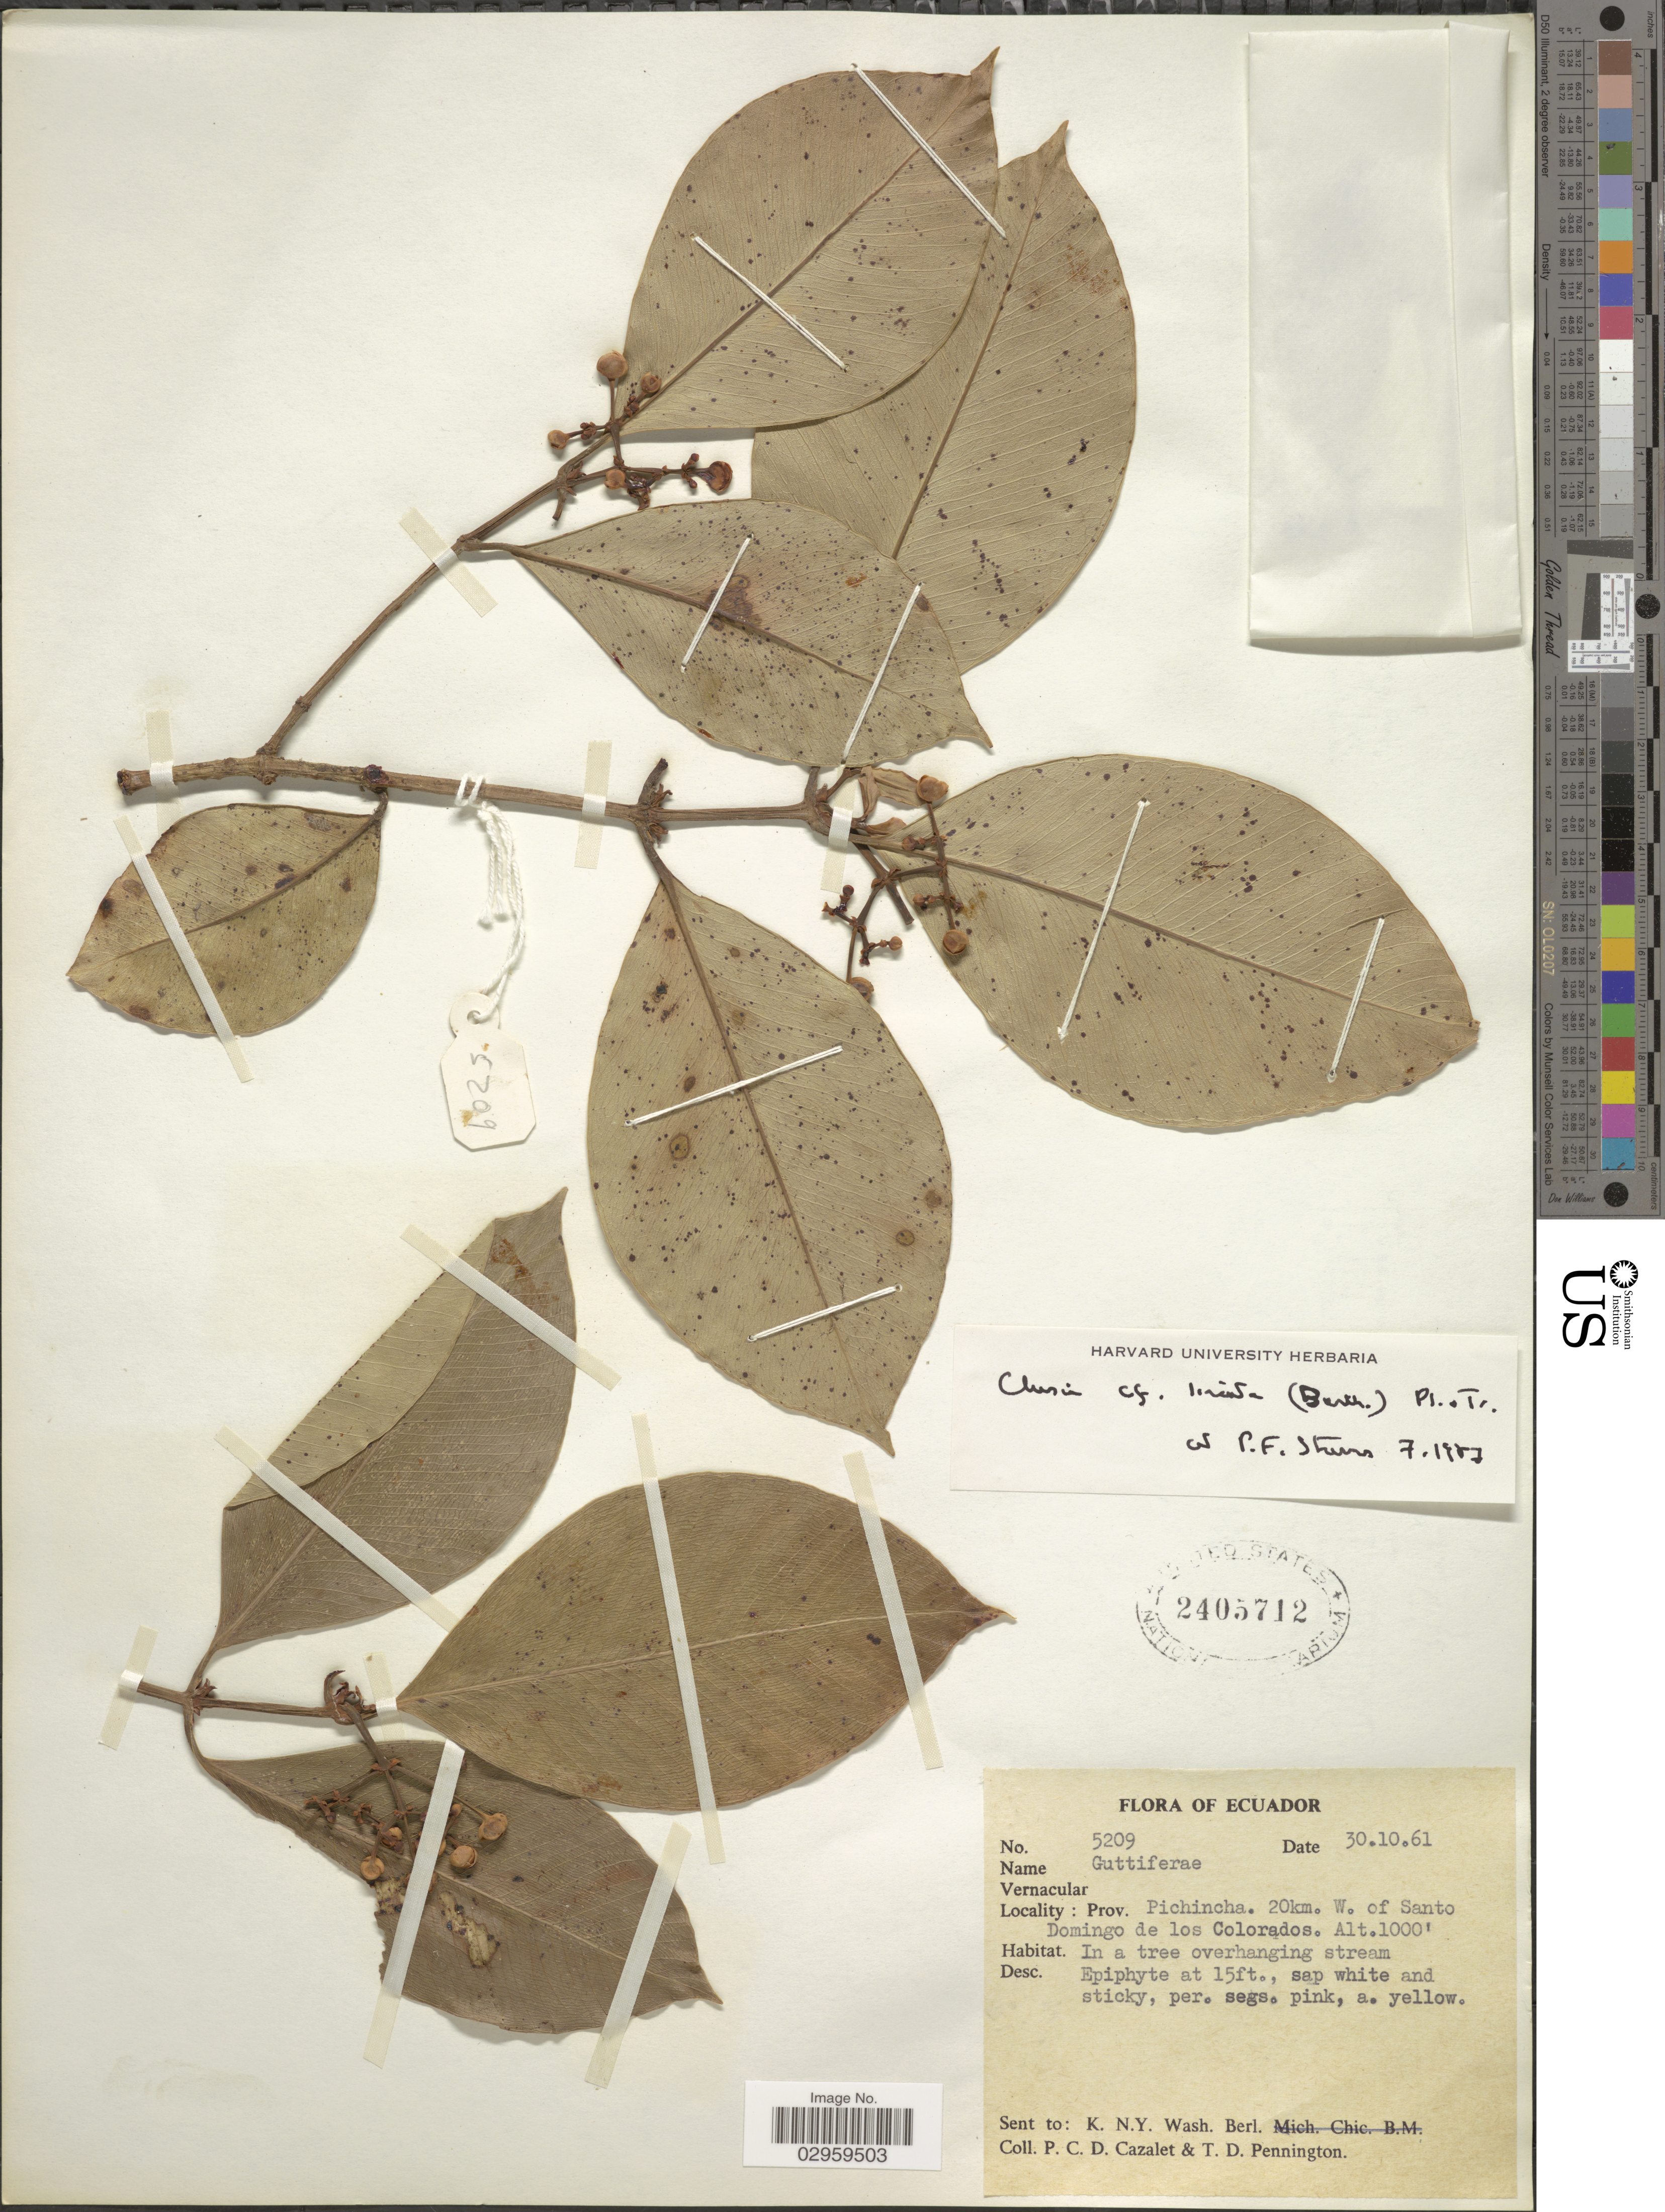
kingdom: Plantae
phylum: Tracheophyta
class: Magnoliopsida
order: Malpighiales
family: Clusiaceae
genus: Clusia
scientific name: Clusia lineata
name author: (Benth.) Planch. & Triana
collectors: P. C. D. Cazalet & T. D. Pennington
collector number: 5209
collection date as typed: Transcribed d/m/y: 30/10/61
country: Ecuador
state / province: Pichincha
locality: Prov. Pichincha. 20km. W. of Santo Domingo de los Colorados.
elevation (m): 305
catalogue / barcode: US 2405712